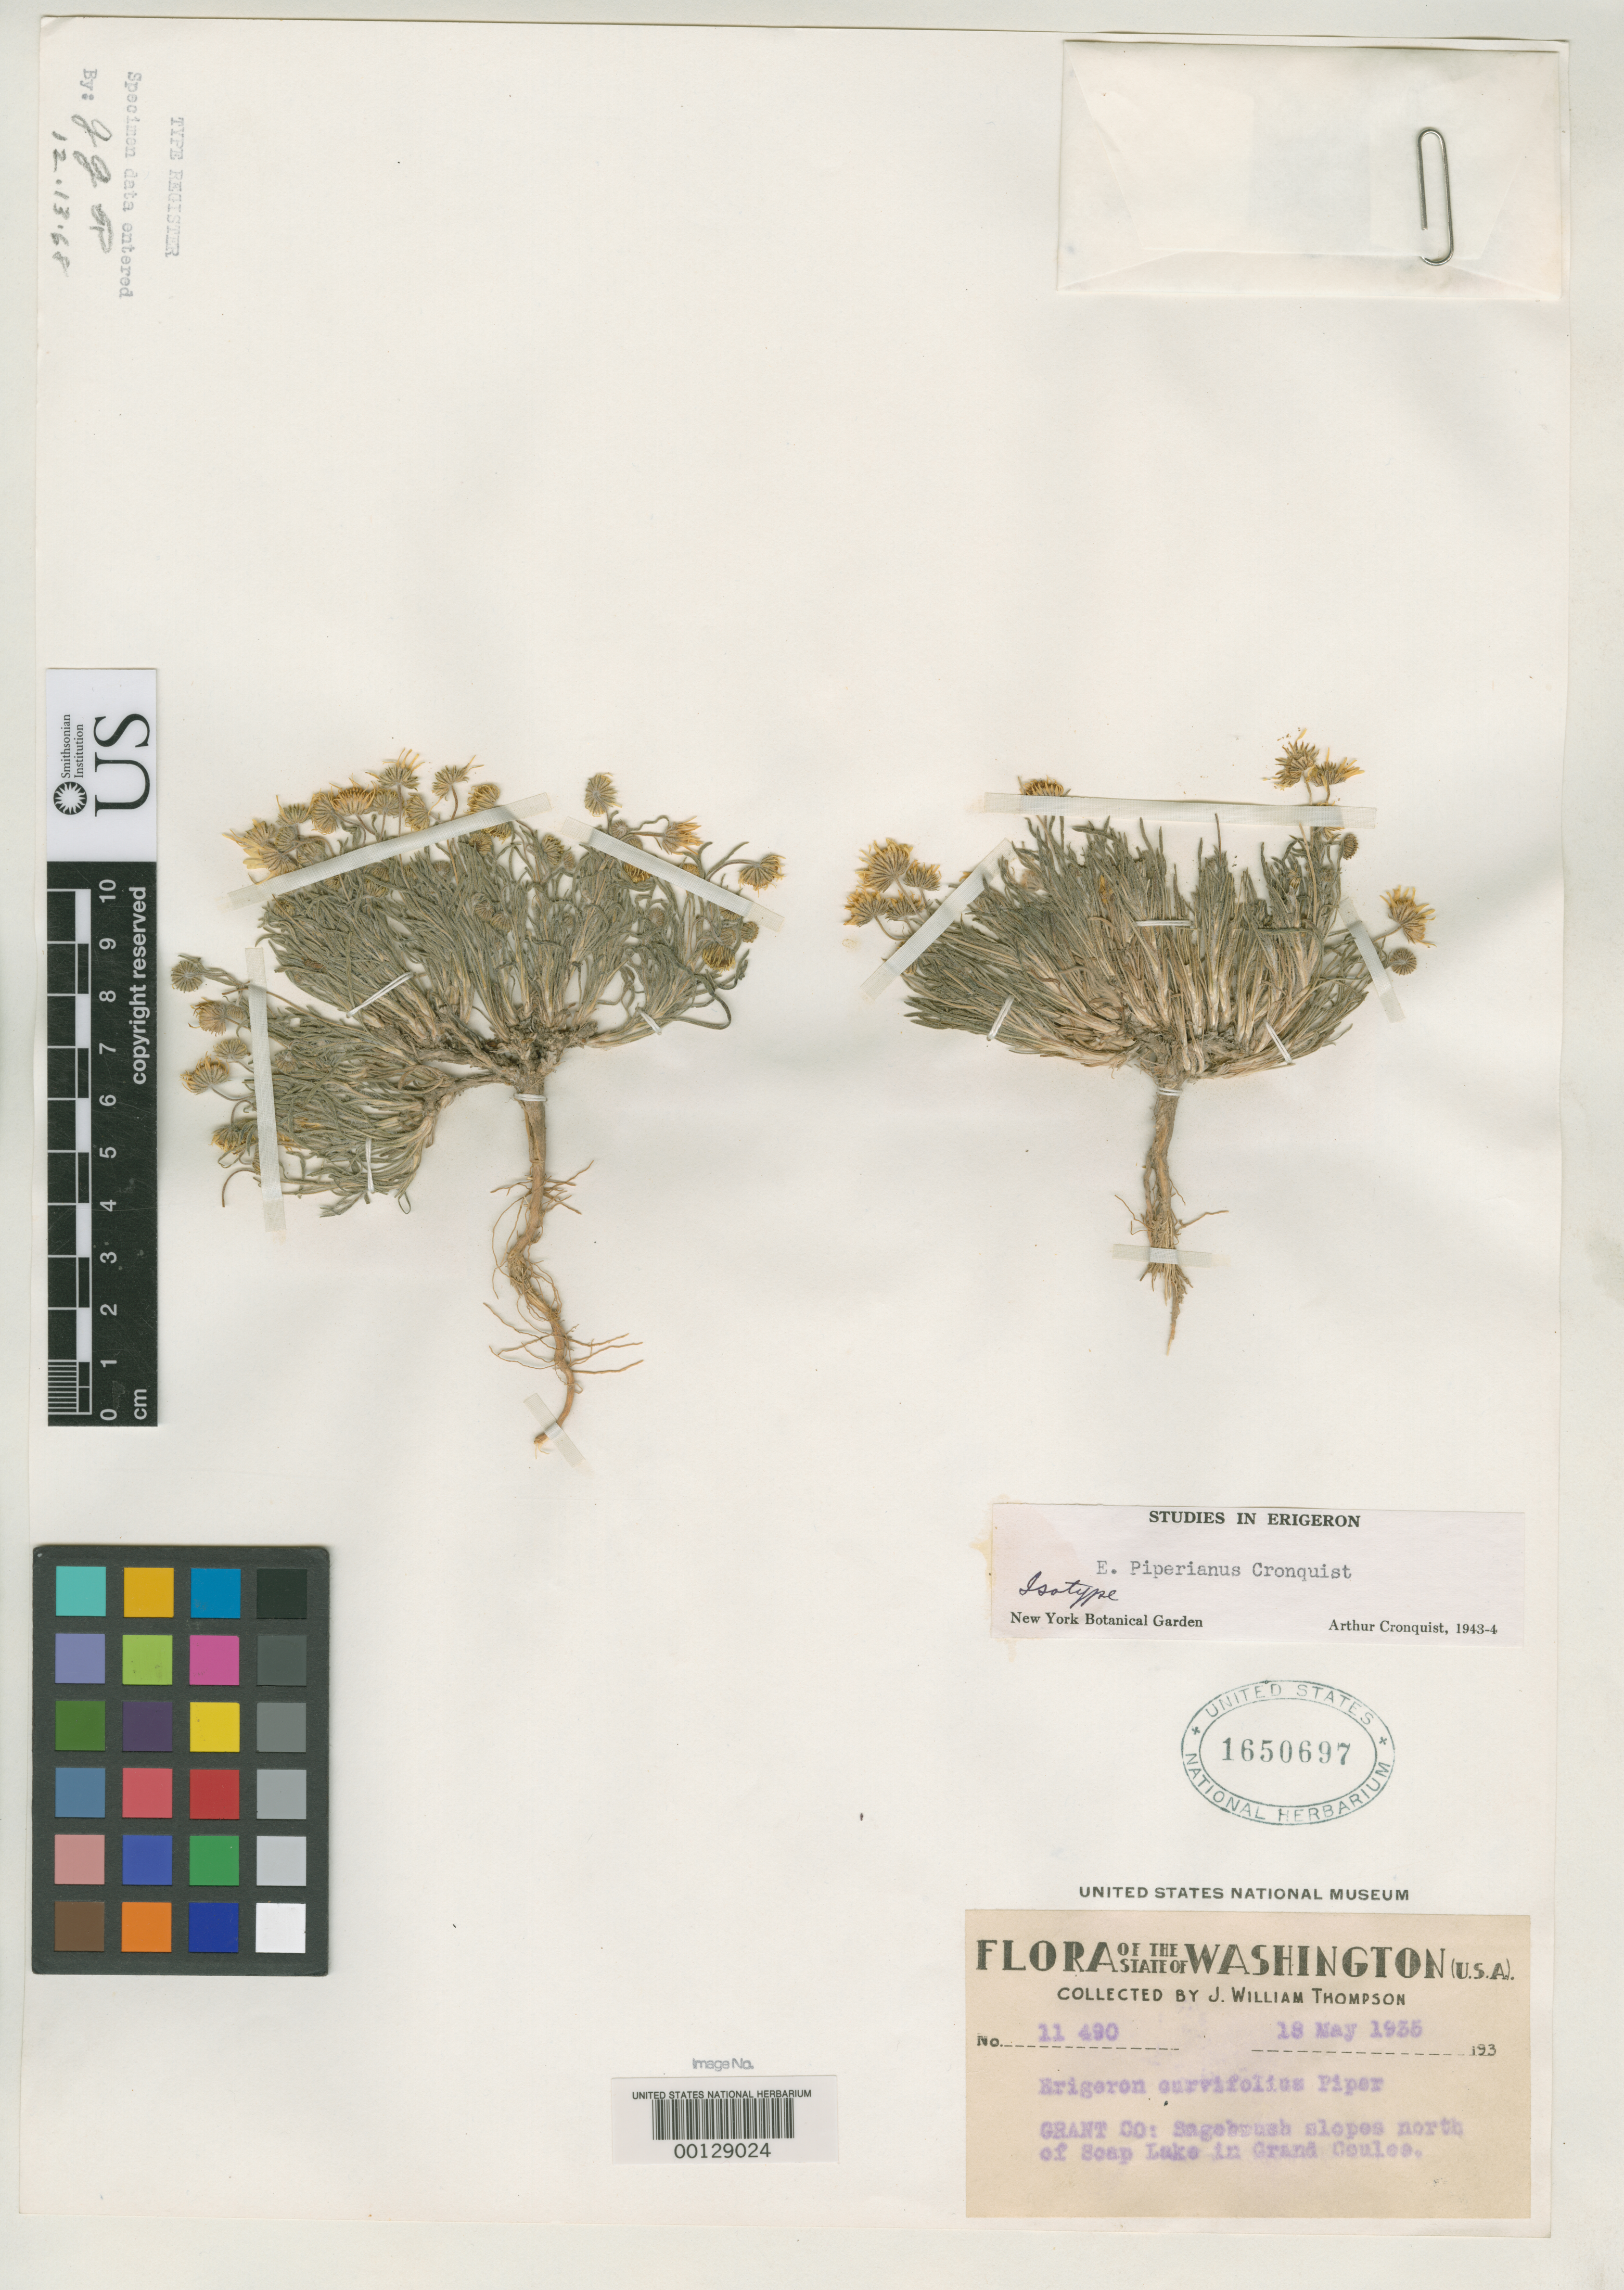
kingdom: Plantae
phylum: Tracheophyta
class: Magnoliopsida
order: Asterales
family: Asteraceae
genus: Erigeron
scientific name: Erigeron piperianus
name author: Cronq.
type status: Isotype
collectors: J. W. Thompson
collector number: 11490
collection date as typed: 18 May 1935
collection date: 1935-05-18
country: United States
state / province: Washington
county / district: Grant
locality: N of Soap Lake in Grand Coulee.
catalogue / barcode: US 1650697